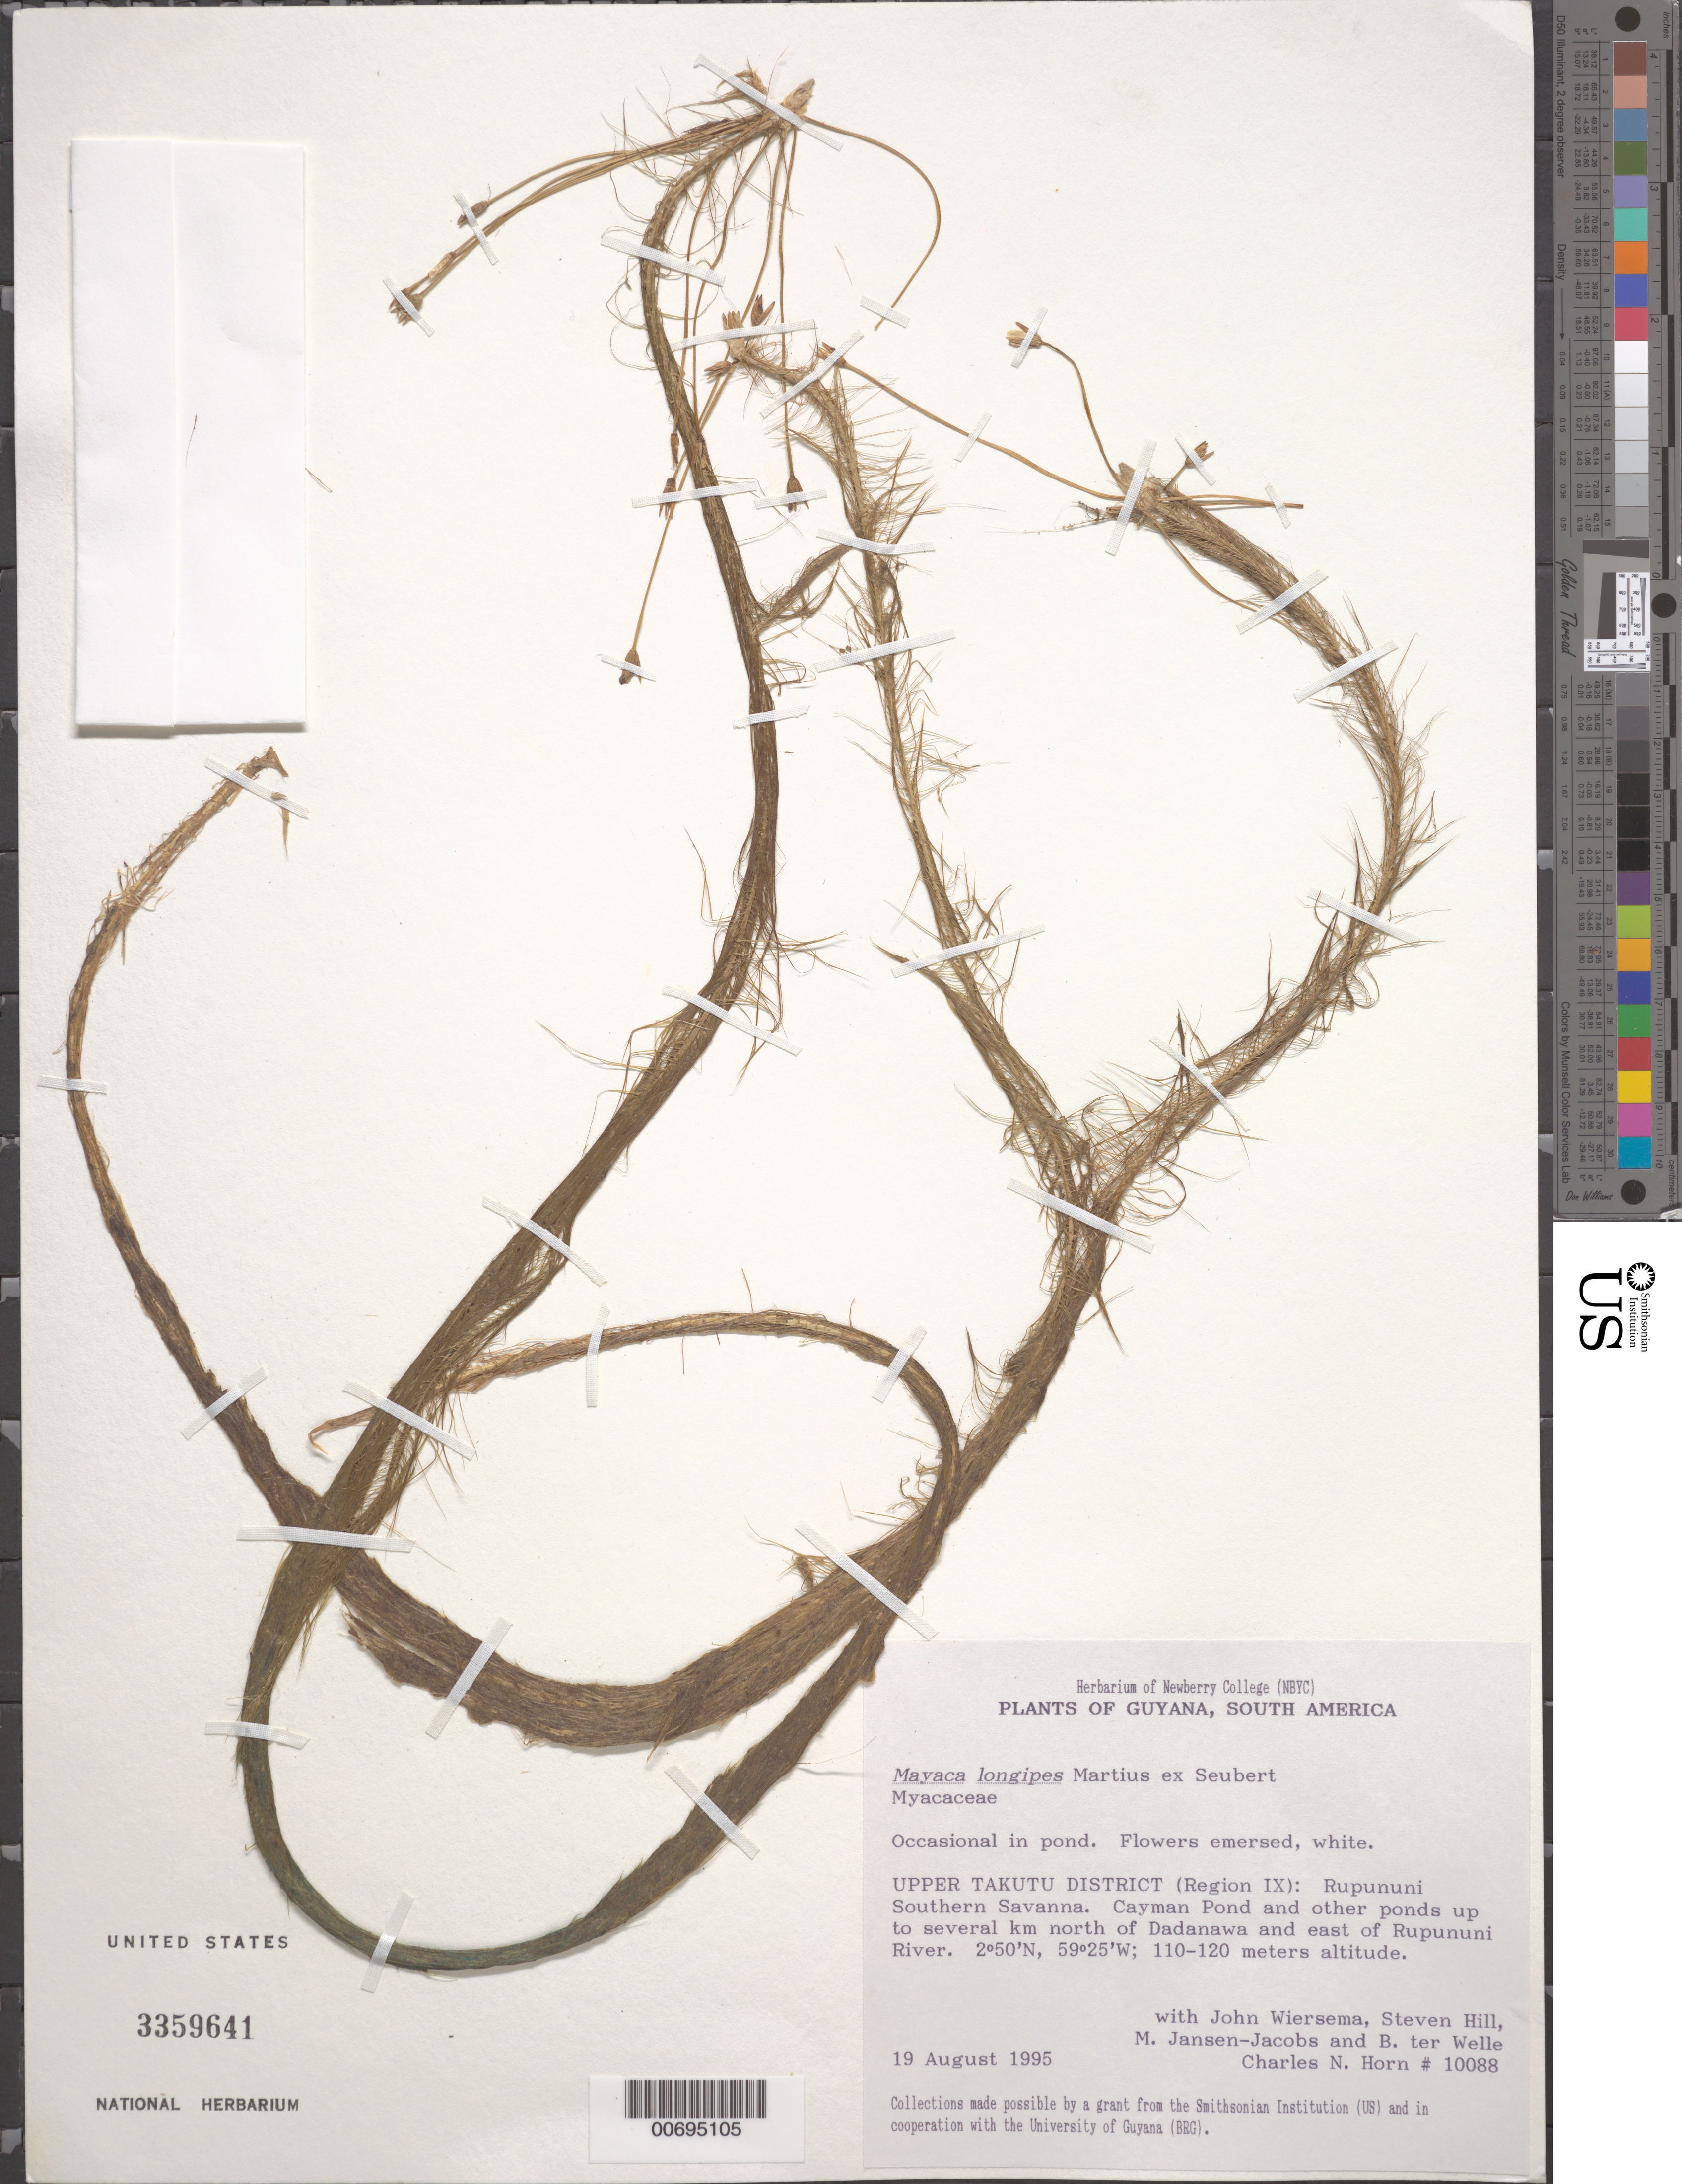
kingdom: Plantae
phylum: Tracheophyta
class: Liliopsida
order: Poales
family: Mayacaceae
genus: Mayaca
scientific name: Mayaca longipes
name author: Mart. ex Seub.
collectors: C. N. Horn, J. H. Wiersema, S. Hill, Kimp, F. M. G. J. (Determiner), Jansen-Jacobs, M. J., (U), Nationaal Herbarium Nederland, Utrecht University branch (Determiner) & B. Welle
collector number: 10088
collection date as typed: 19-Aug-95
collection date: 1995-08-19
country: Guyana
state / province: U. Takutu-U. Essequibo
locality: Rupununi Southern Savanna, Cayman Pond and other ponds up to several km north of Dadanawa and east of Rupununi River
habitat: Pond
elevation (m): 110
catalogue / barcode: US 3359641